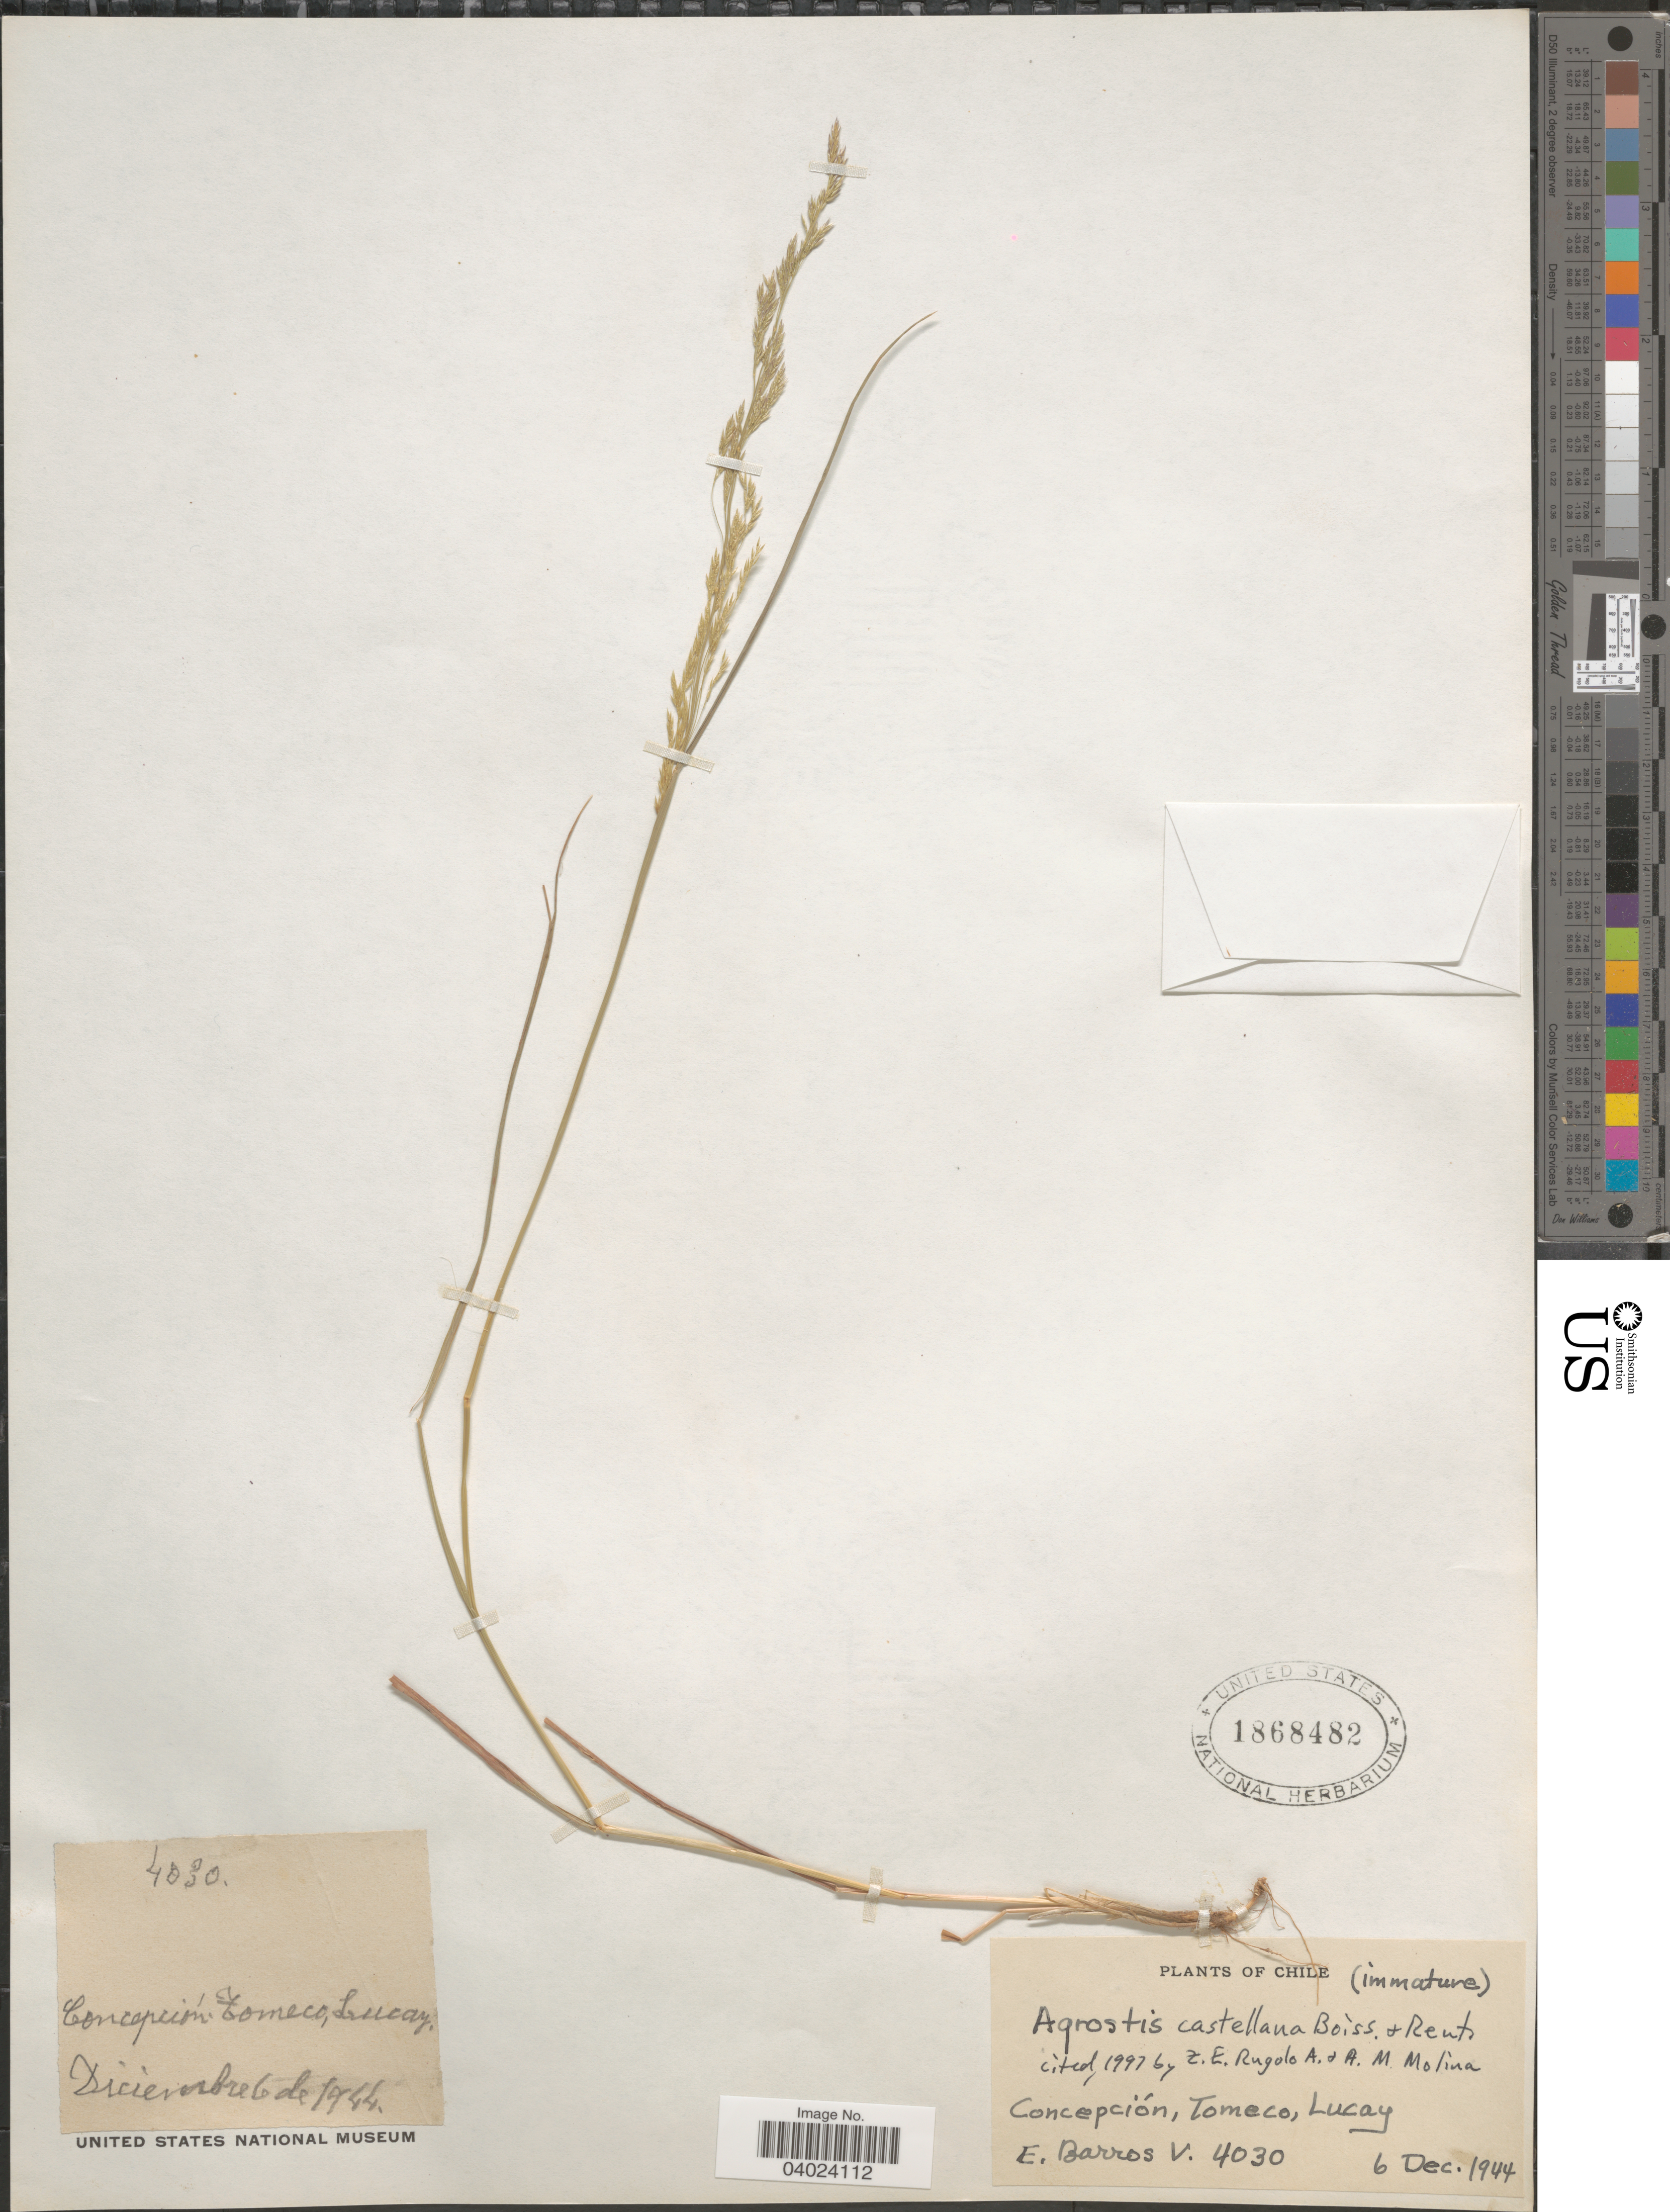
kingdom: Plantae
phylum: Tracheophyta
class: Liliopsida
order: Poales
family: Poaceae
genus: Agrostis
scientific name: Agrostis castellana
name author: Boiss. & Reut.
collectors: E. Barros V.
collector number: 4030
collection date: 1944-12-06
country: Chile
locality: Concepción, Tomeco, Lucay.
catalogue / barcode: US 1868482